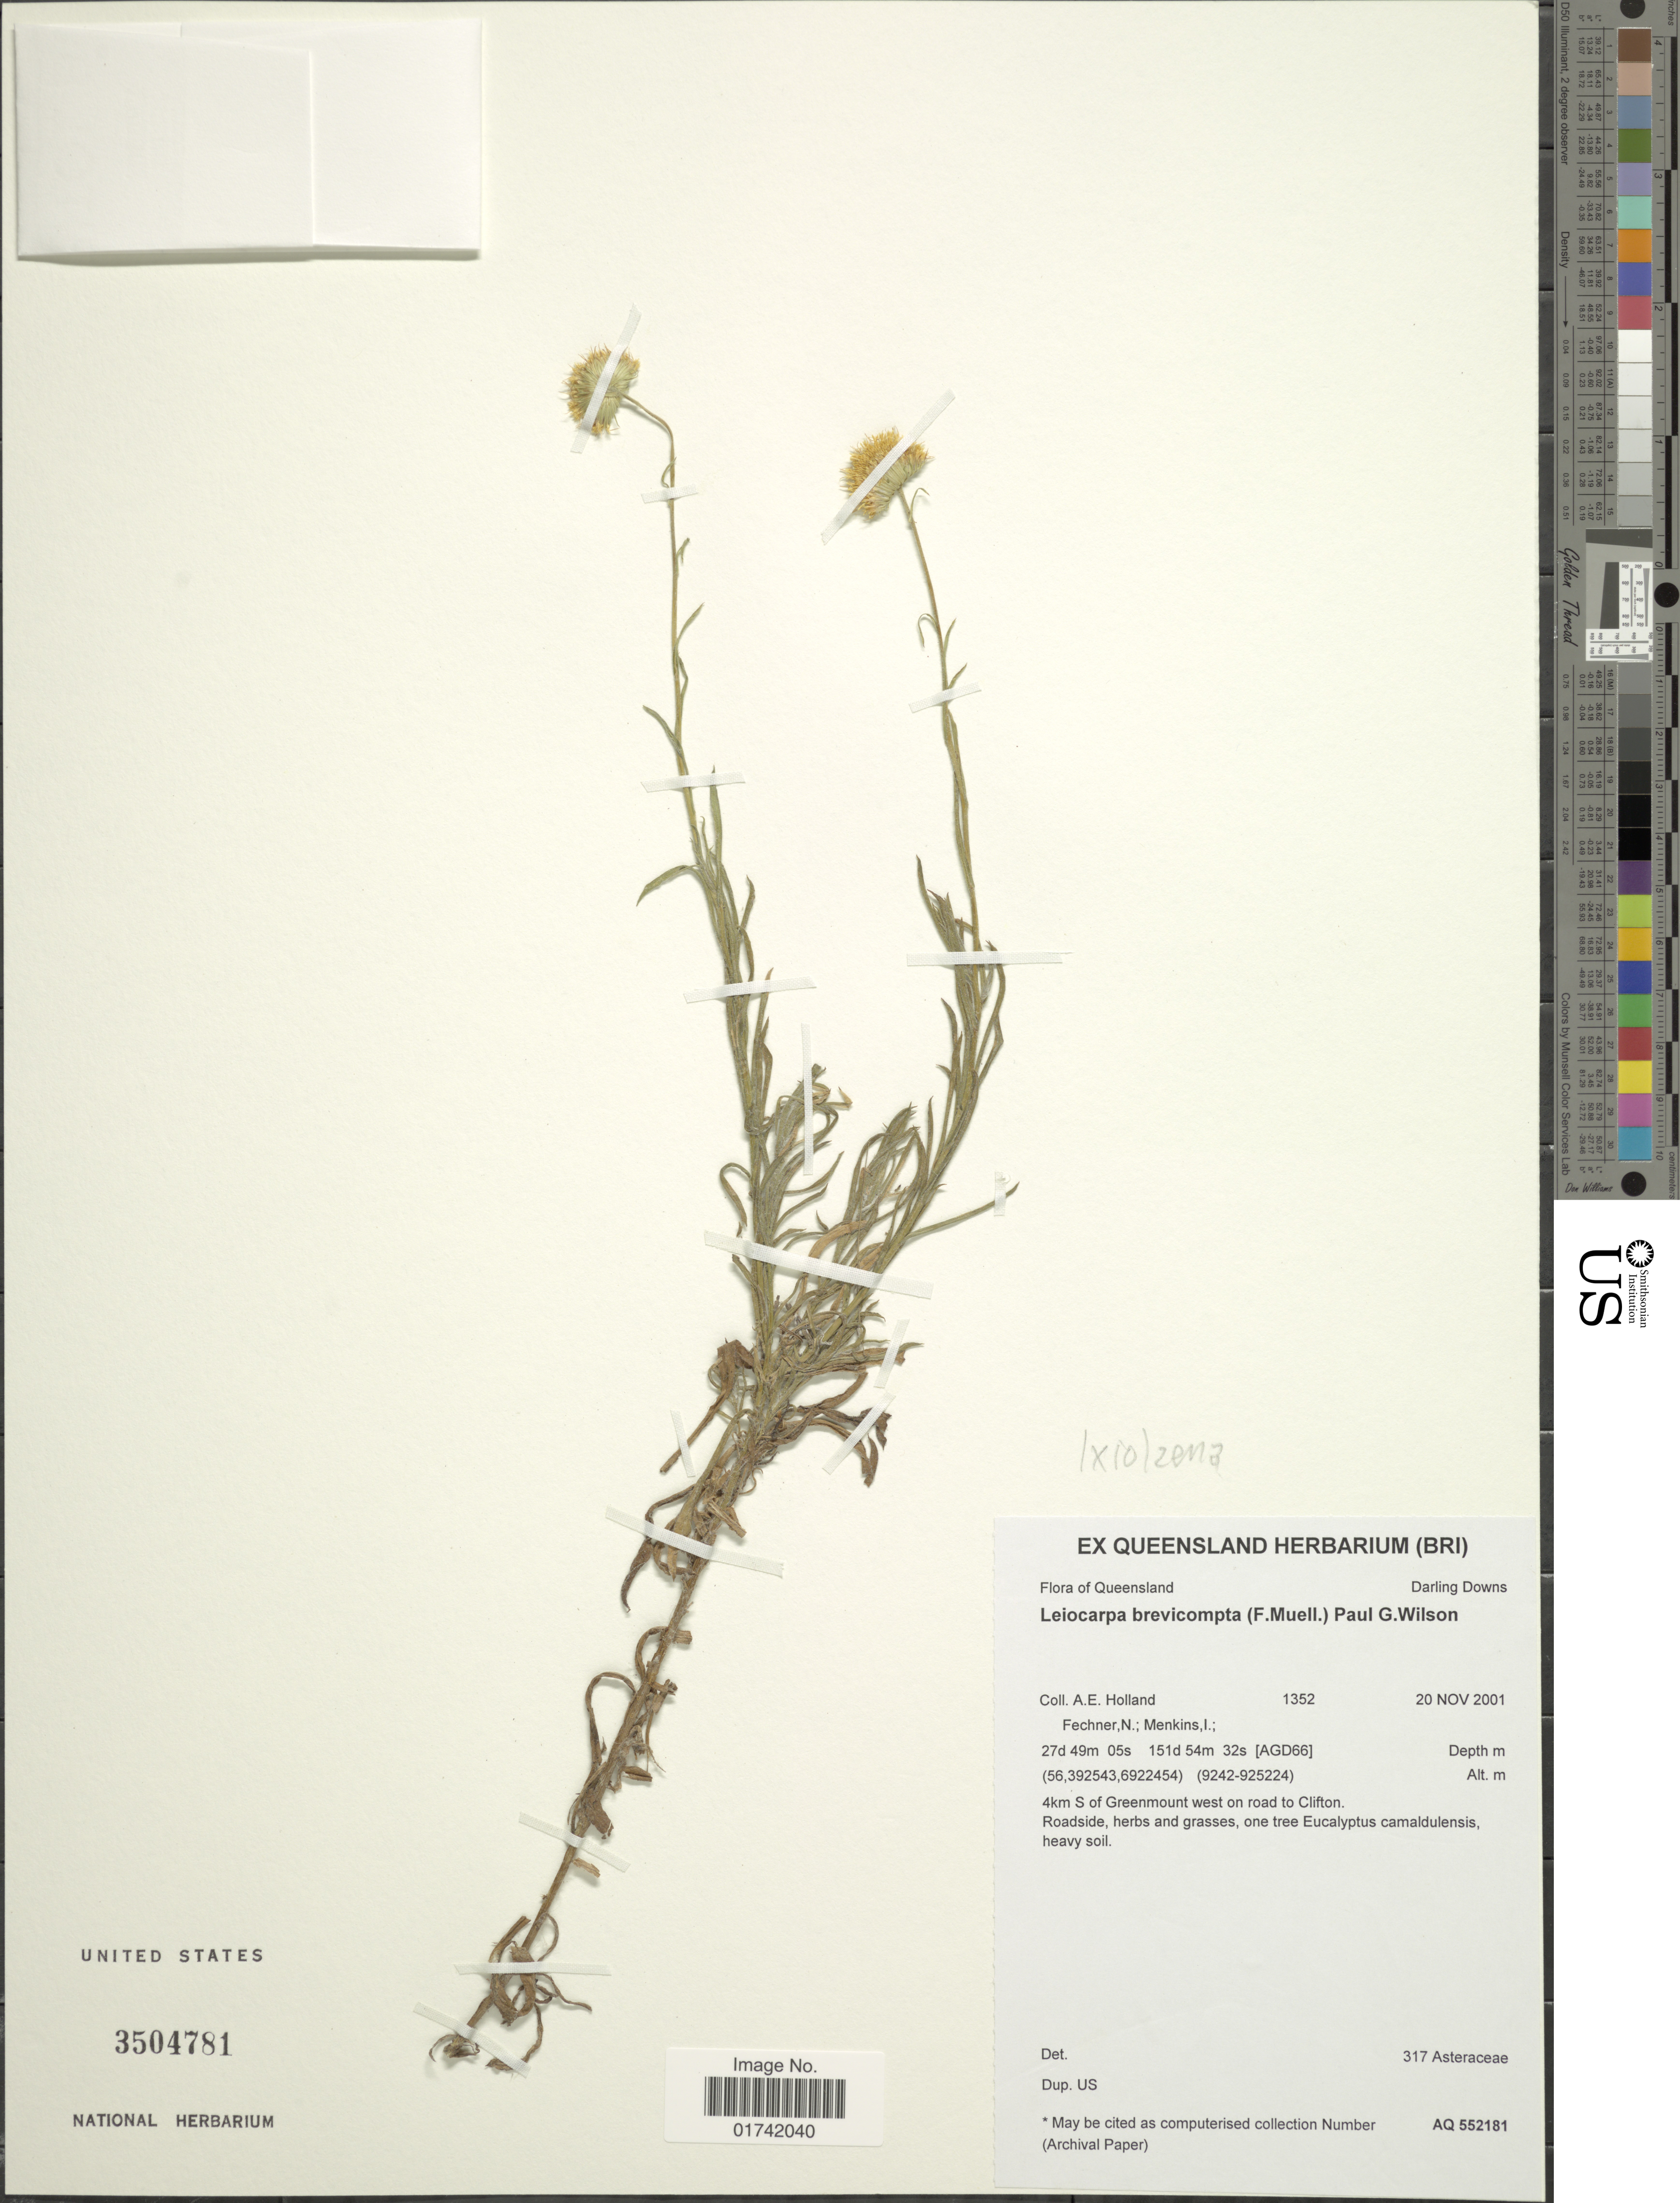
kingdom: Plantae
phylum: Tracheophyta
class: Magnoliopsida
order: Asterales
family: Asteraceae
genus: Ixiolaena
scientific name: Ixiolaena brevicompta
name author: F. Muell.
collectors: A. Holland, N. Fechner & I. Menkins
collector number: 1352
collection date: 2001-11-20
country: Australia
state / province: Queensland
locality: Darling Downs. 4km S of Greenmount west on road to Clifton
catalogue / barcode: US 3504781